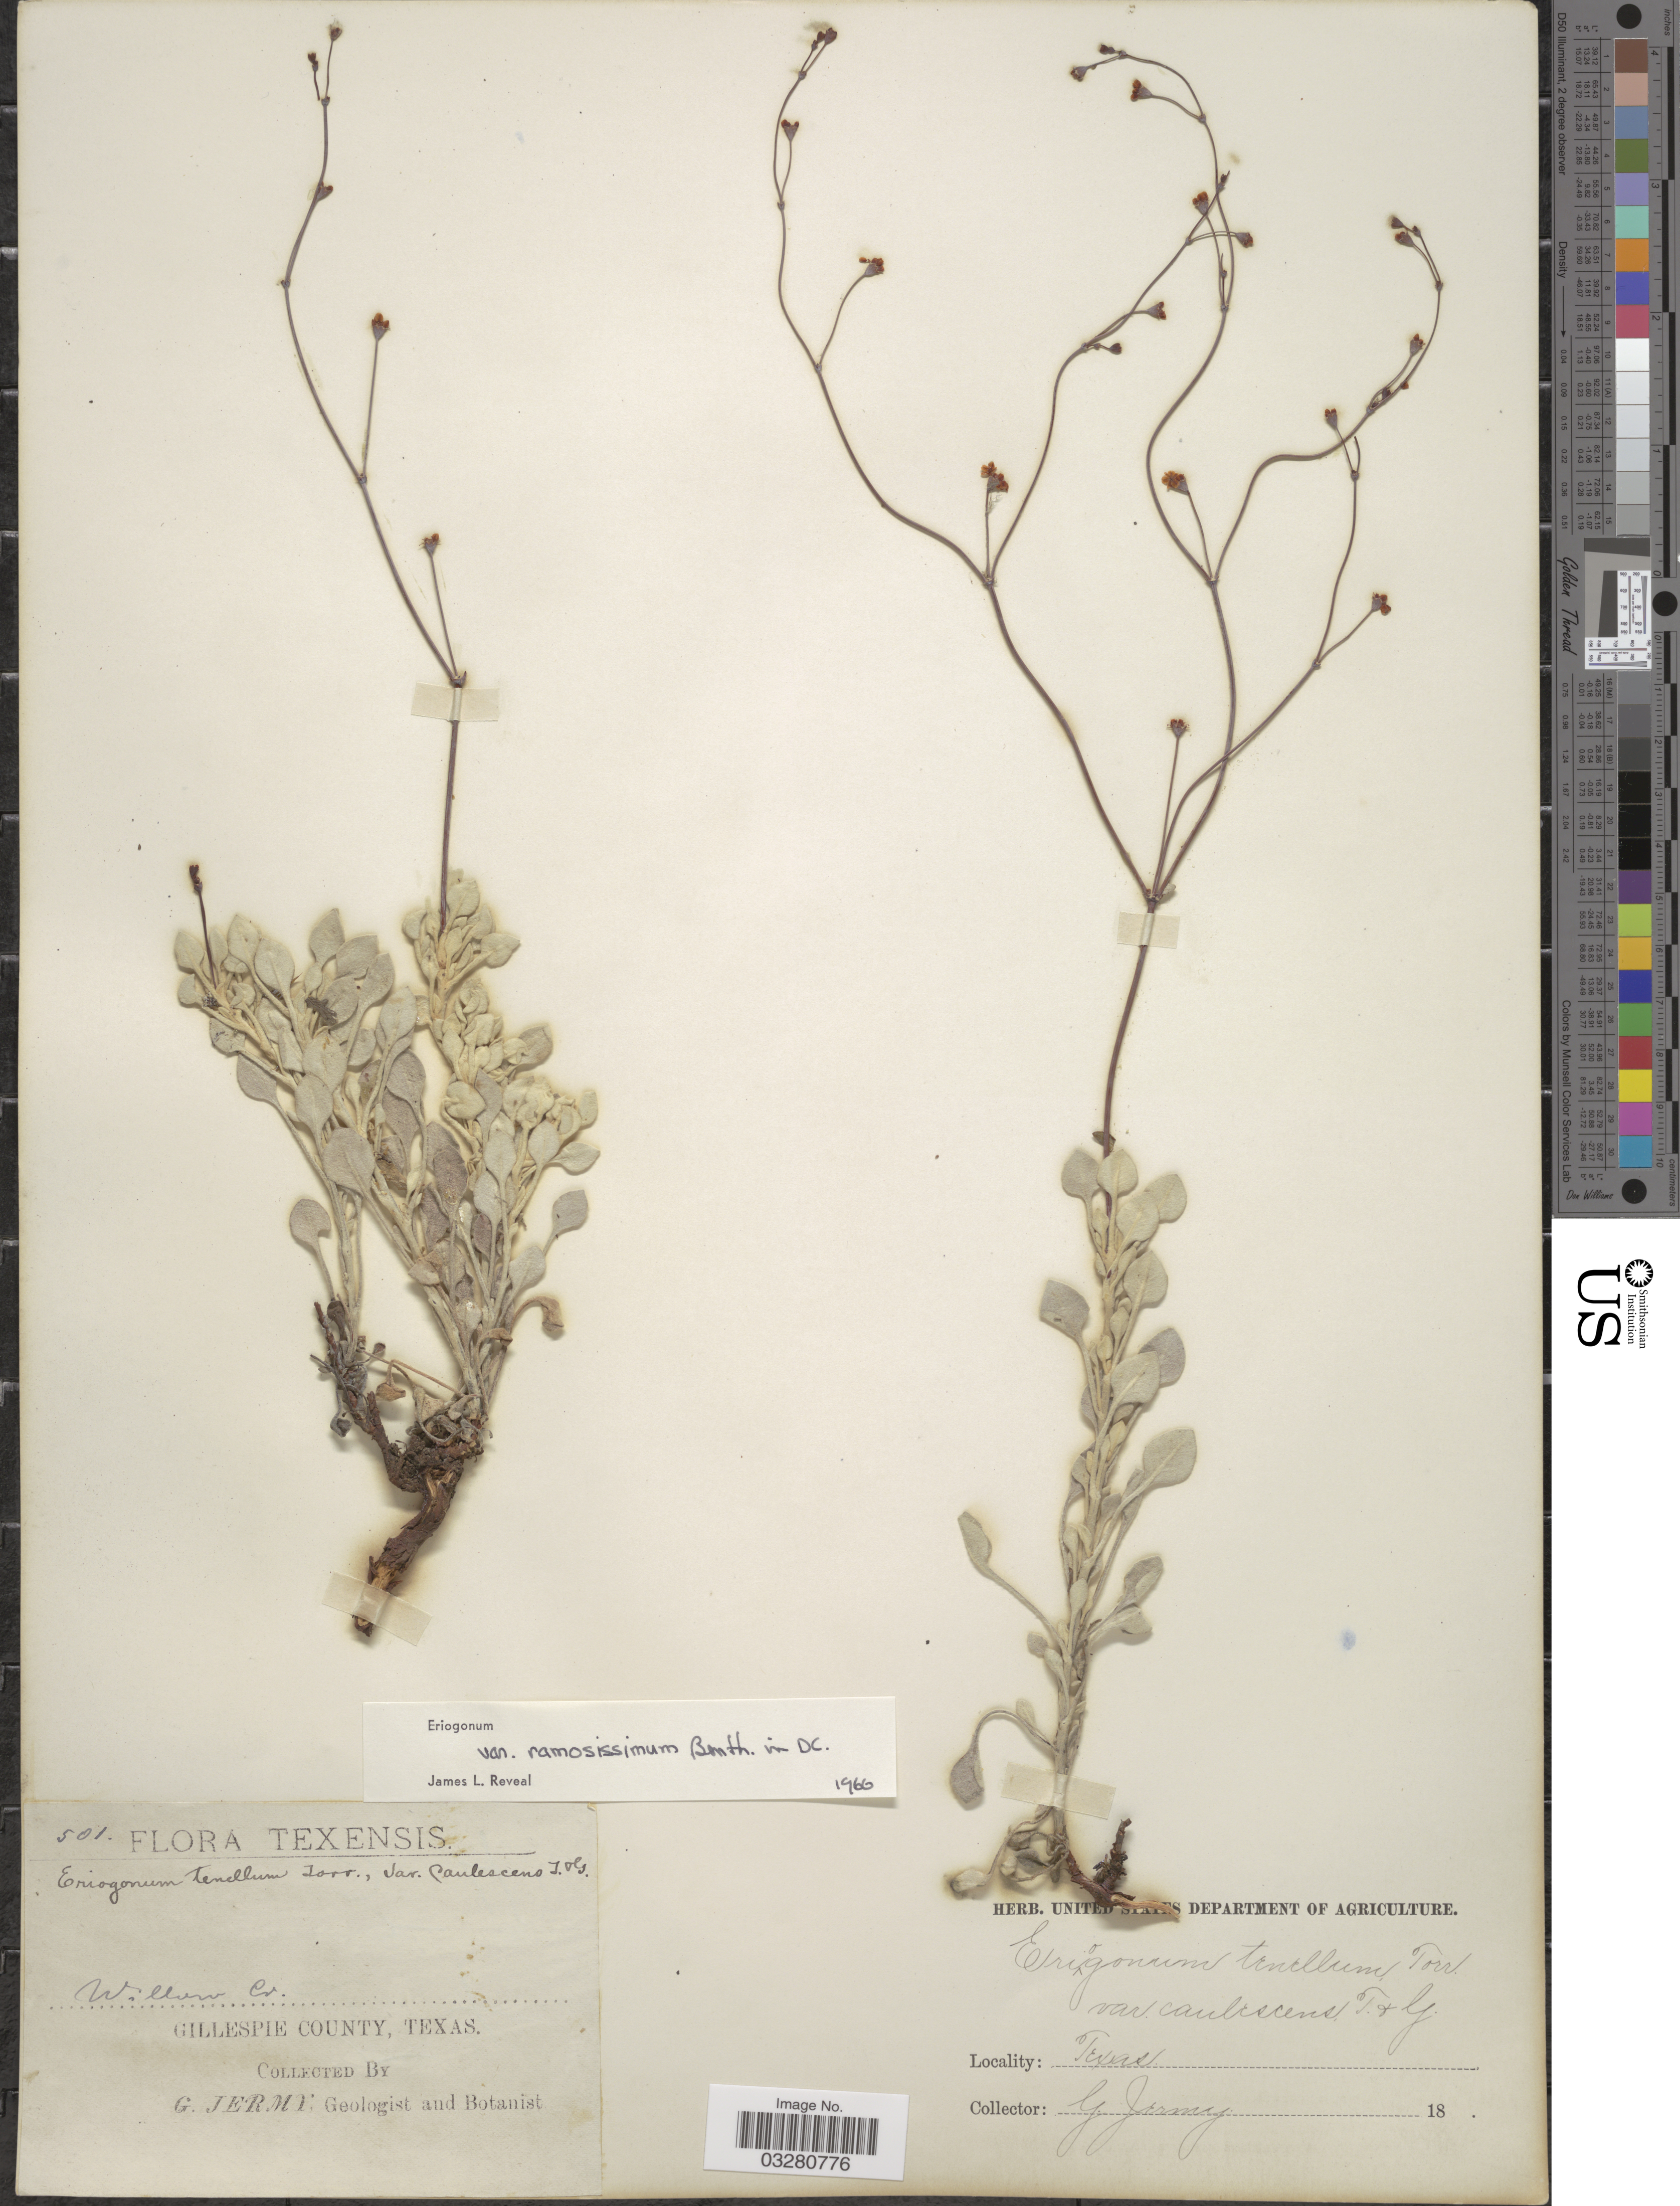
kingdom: Plantae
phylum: Tracheophyta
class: Magnoliopsida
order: Caryophyllales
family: Polygonaceae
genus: Eriogonum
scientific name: Eriogonum tenellum var. ramosissimum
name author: Benth. in DC.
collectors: G. Jermy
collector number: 501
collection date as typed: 18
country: United States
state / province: Texas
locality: Willow Cr. Gillespie County.